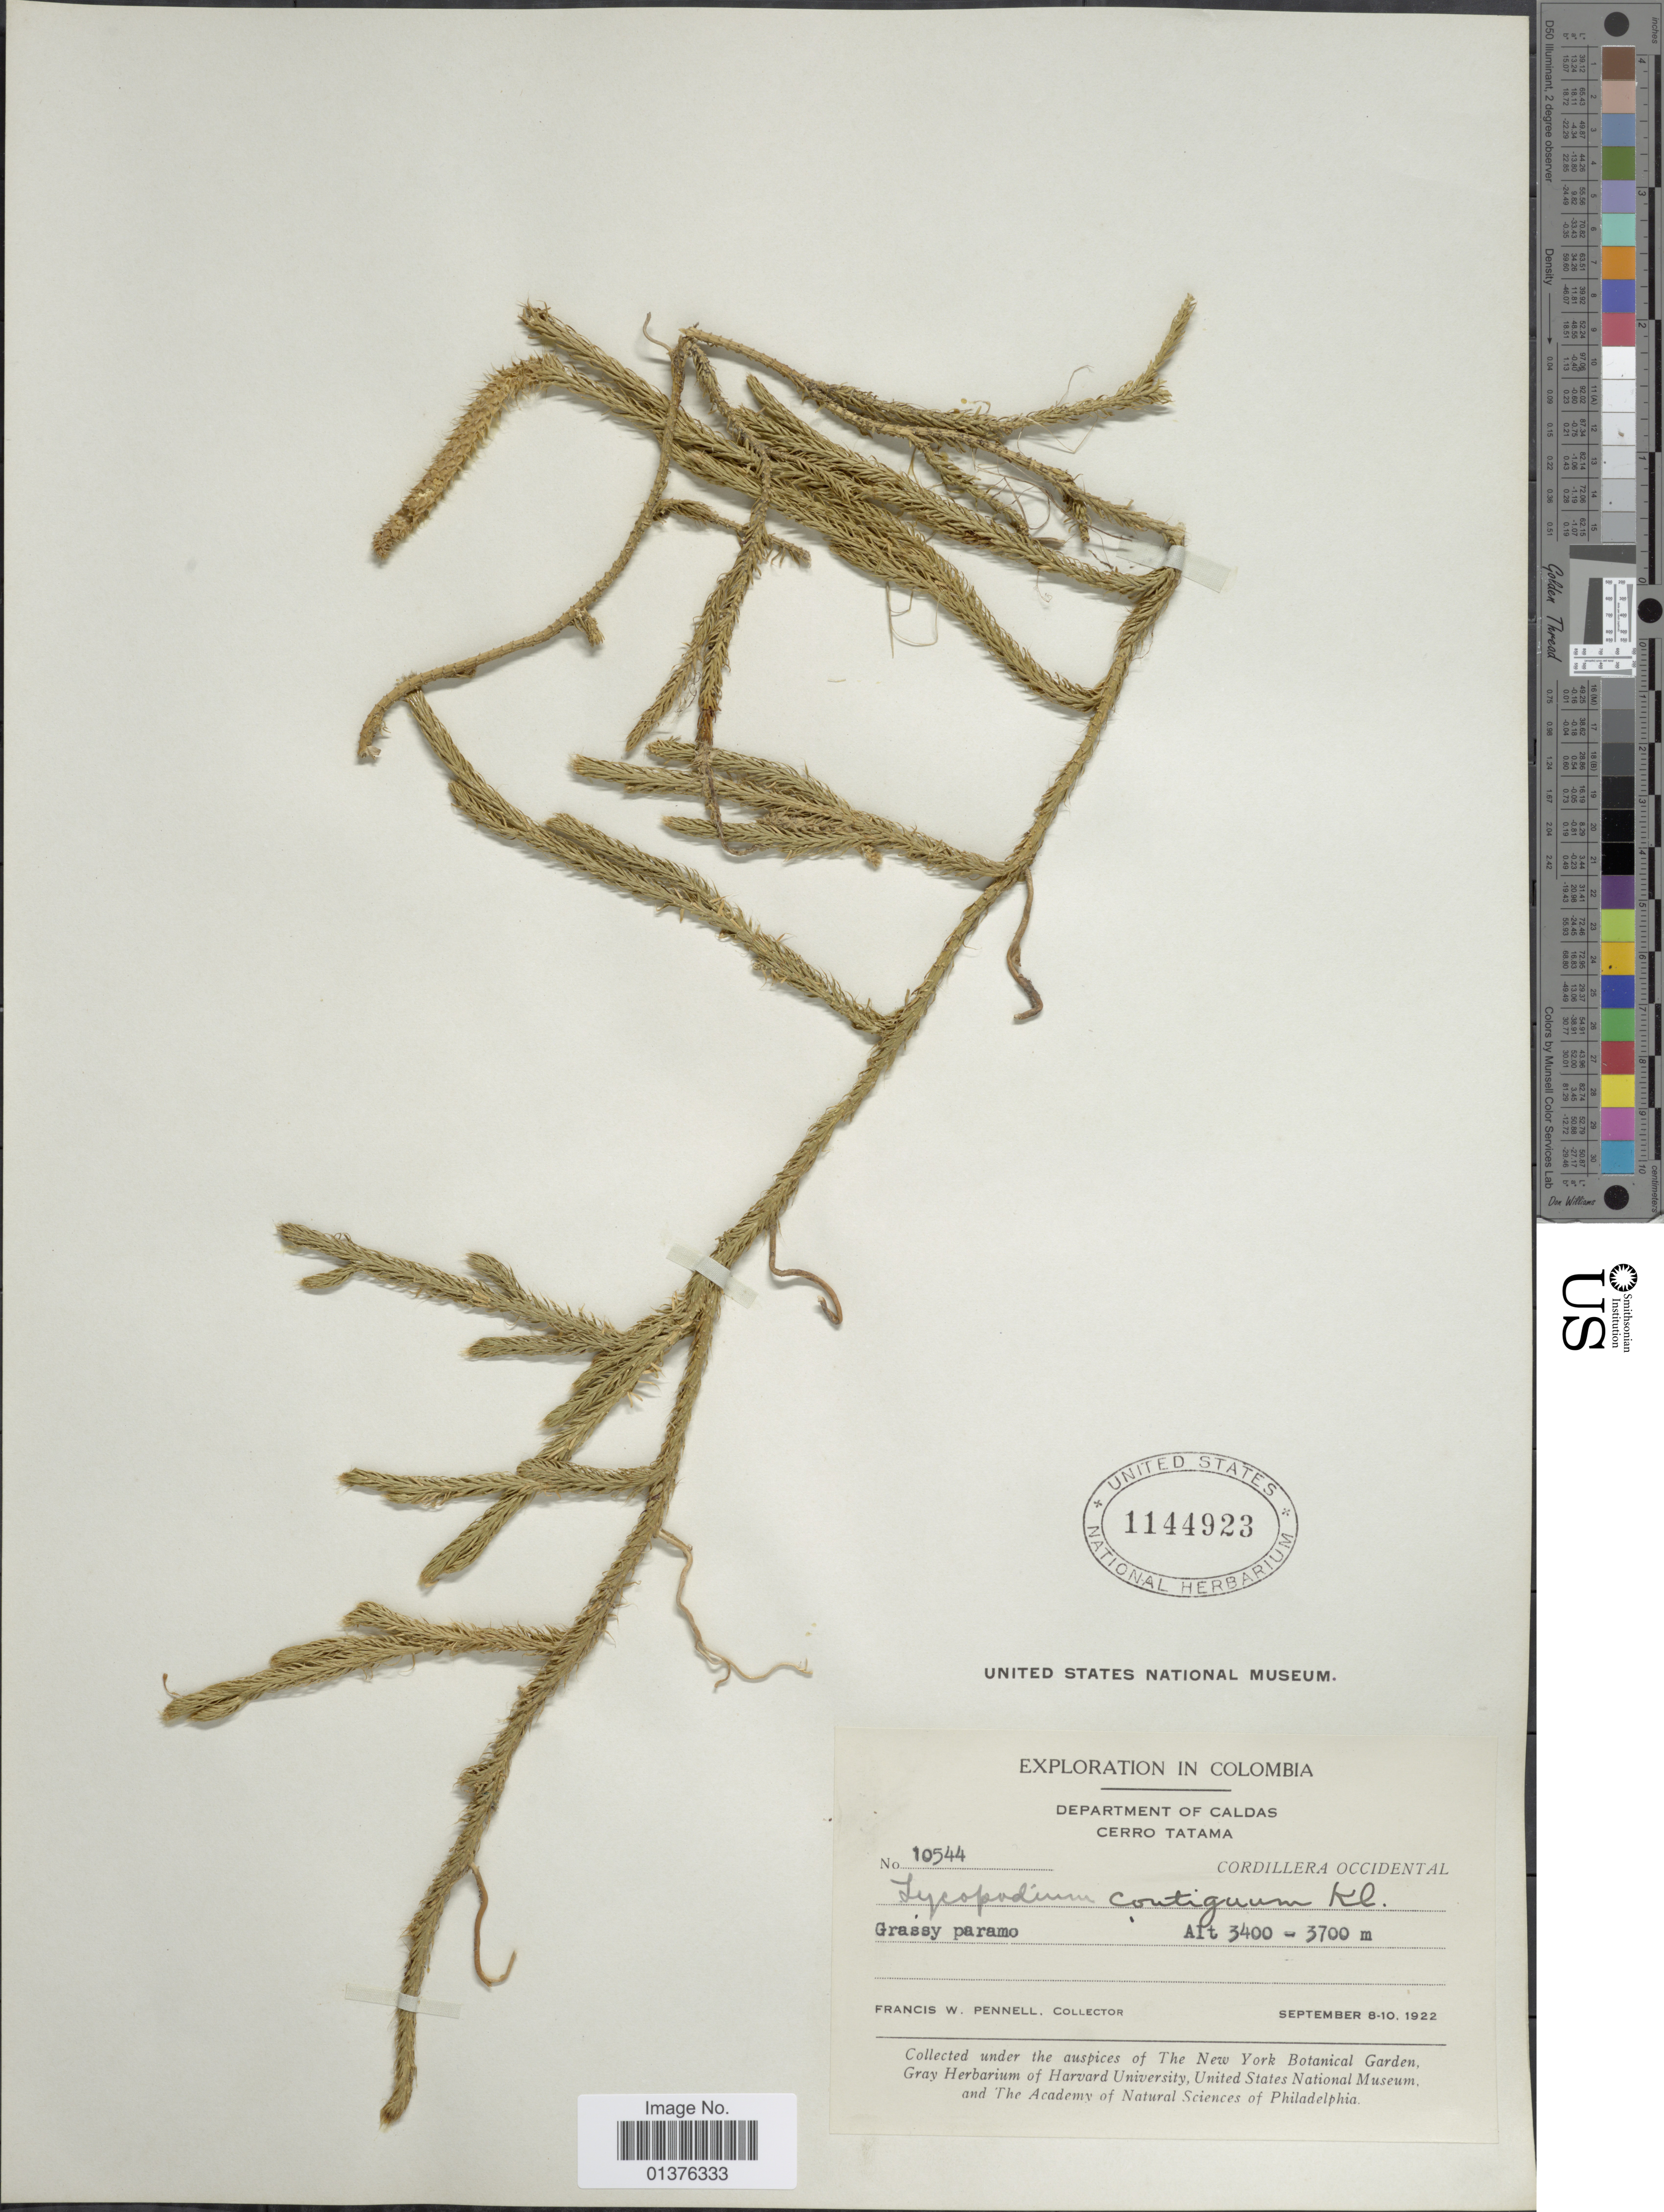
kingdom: Plantae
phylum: Tracheophyta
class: Lycopodiopsida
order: Lycopodiales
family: Lycopodiaceae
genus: Lycopodium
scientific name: Lycopodium clavatum subsp. contiguum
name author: (Klotzsch) B. Øllg.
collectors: F. W. Pennell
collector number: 10544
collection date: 1922-09-08/1922-09-10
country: Colombia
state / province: Caldas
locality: Cerro Tatama, Cordillera occidental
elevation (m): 3400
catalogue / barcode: US 1144923